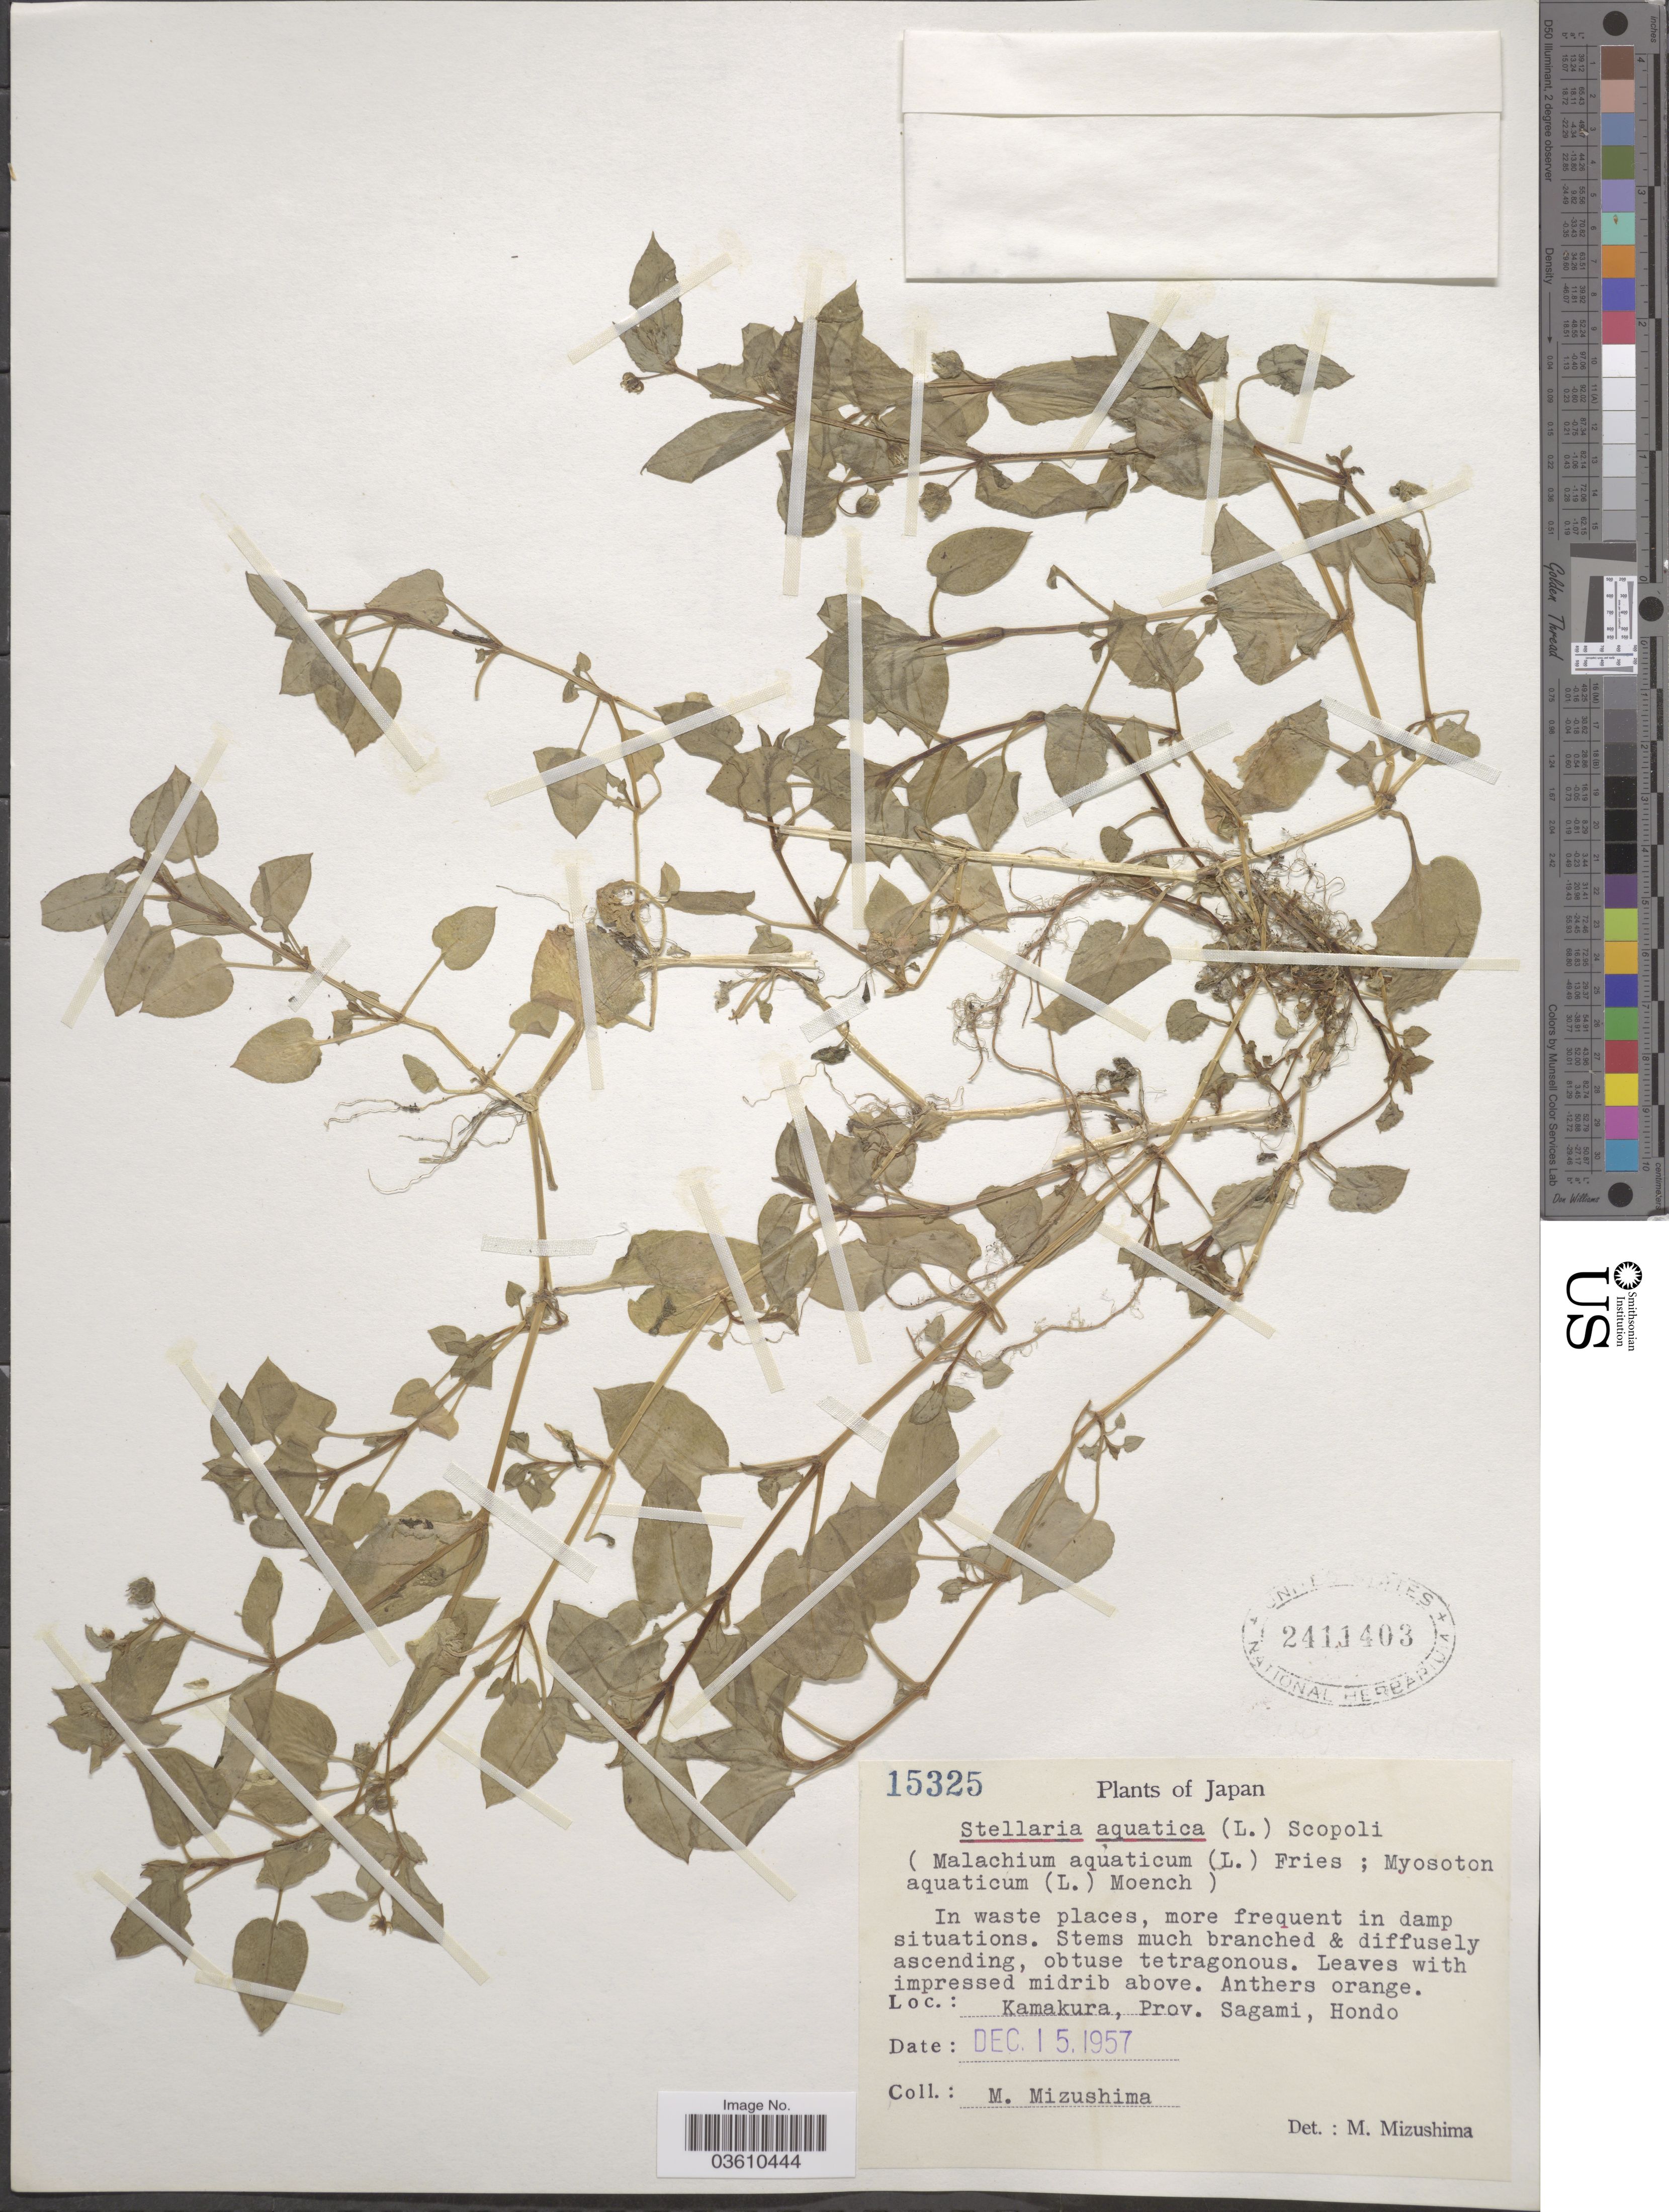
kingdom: Plantae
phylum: Tracheophyta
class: Magnoliopsida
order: Caryophyllales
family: Caryophyllaceae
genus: Stellaria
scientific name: Stellaria aquatica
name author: L.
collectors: M. Mizushima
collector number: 15325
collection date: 1957-12-15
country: Japan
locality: Kamakura, Prov. Sagami, Hondo.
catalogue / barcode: US 2411403